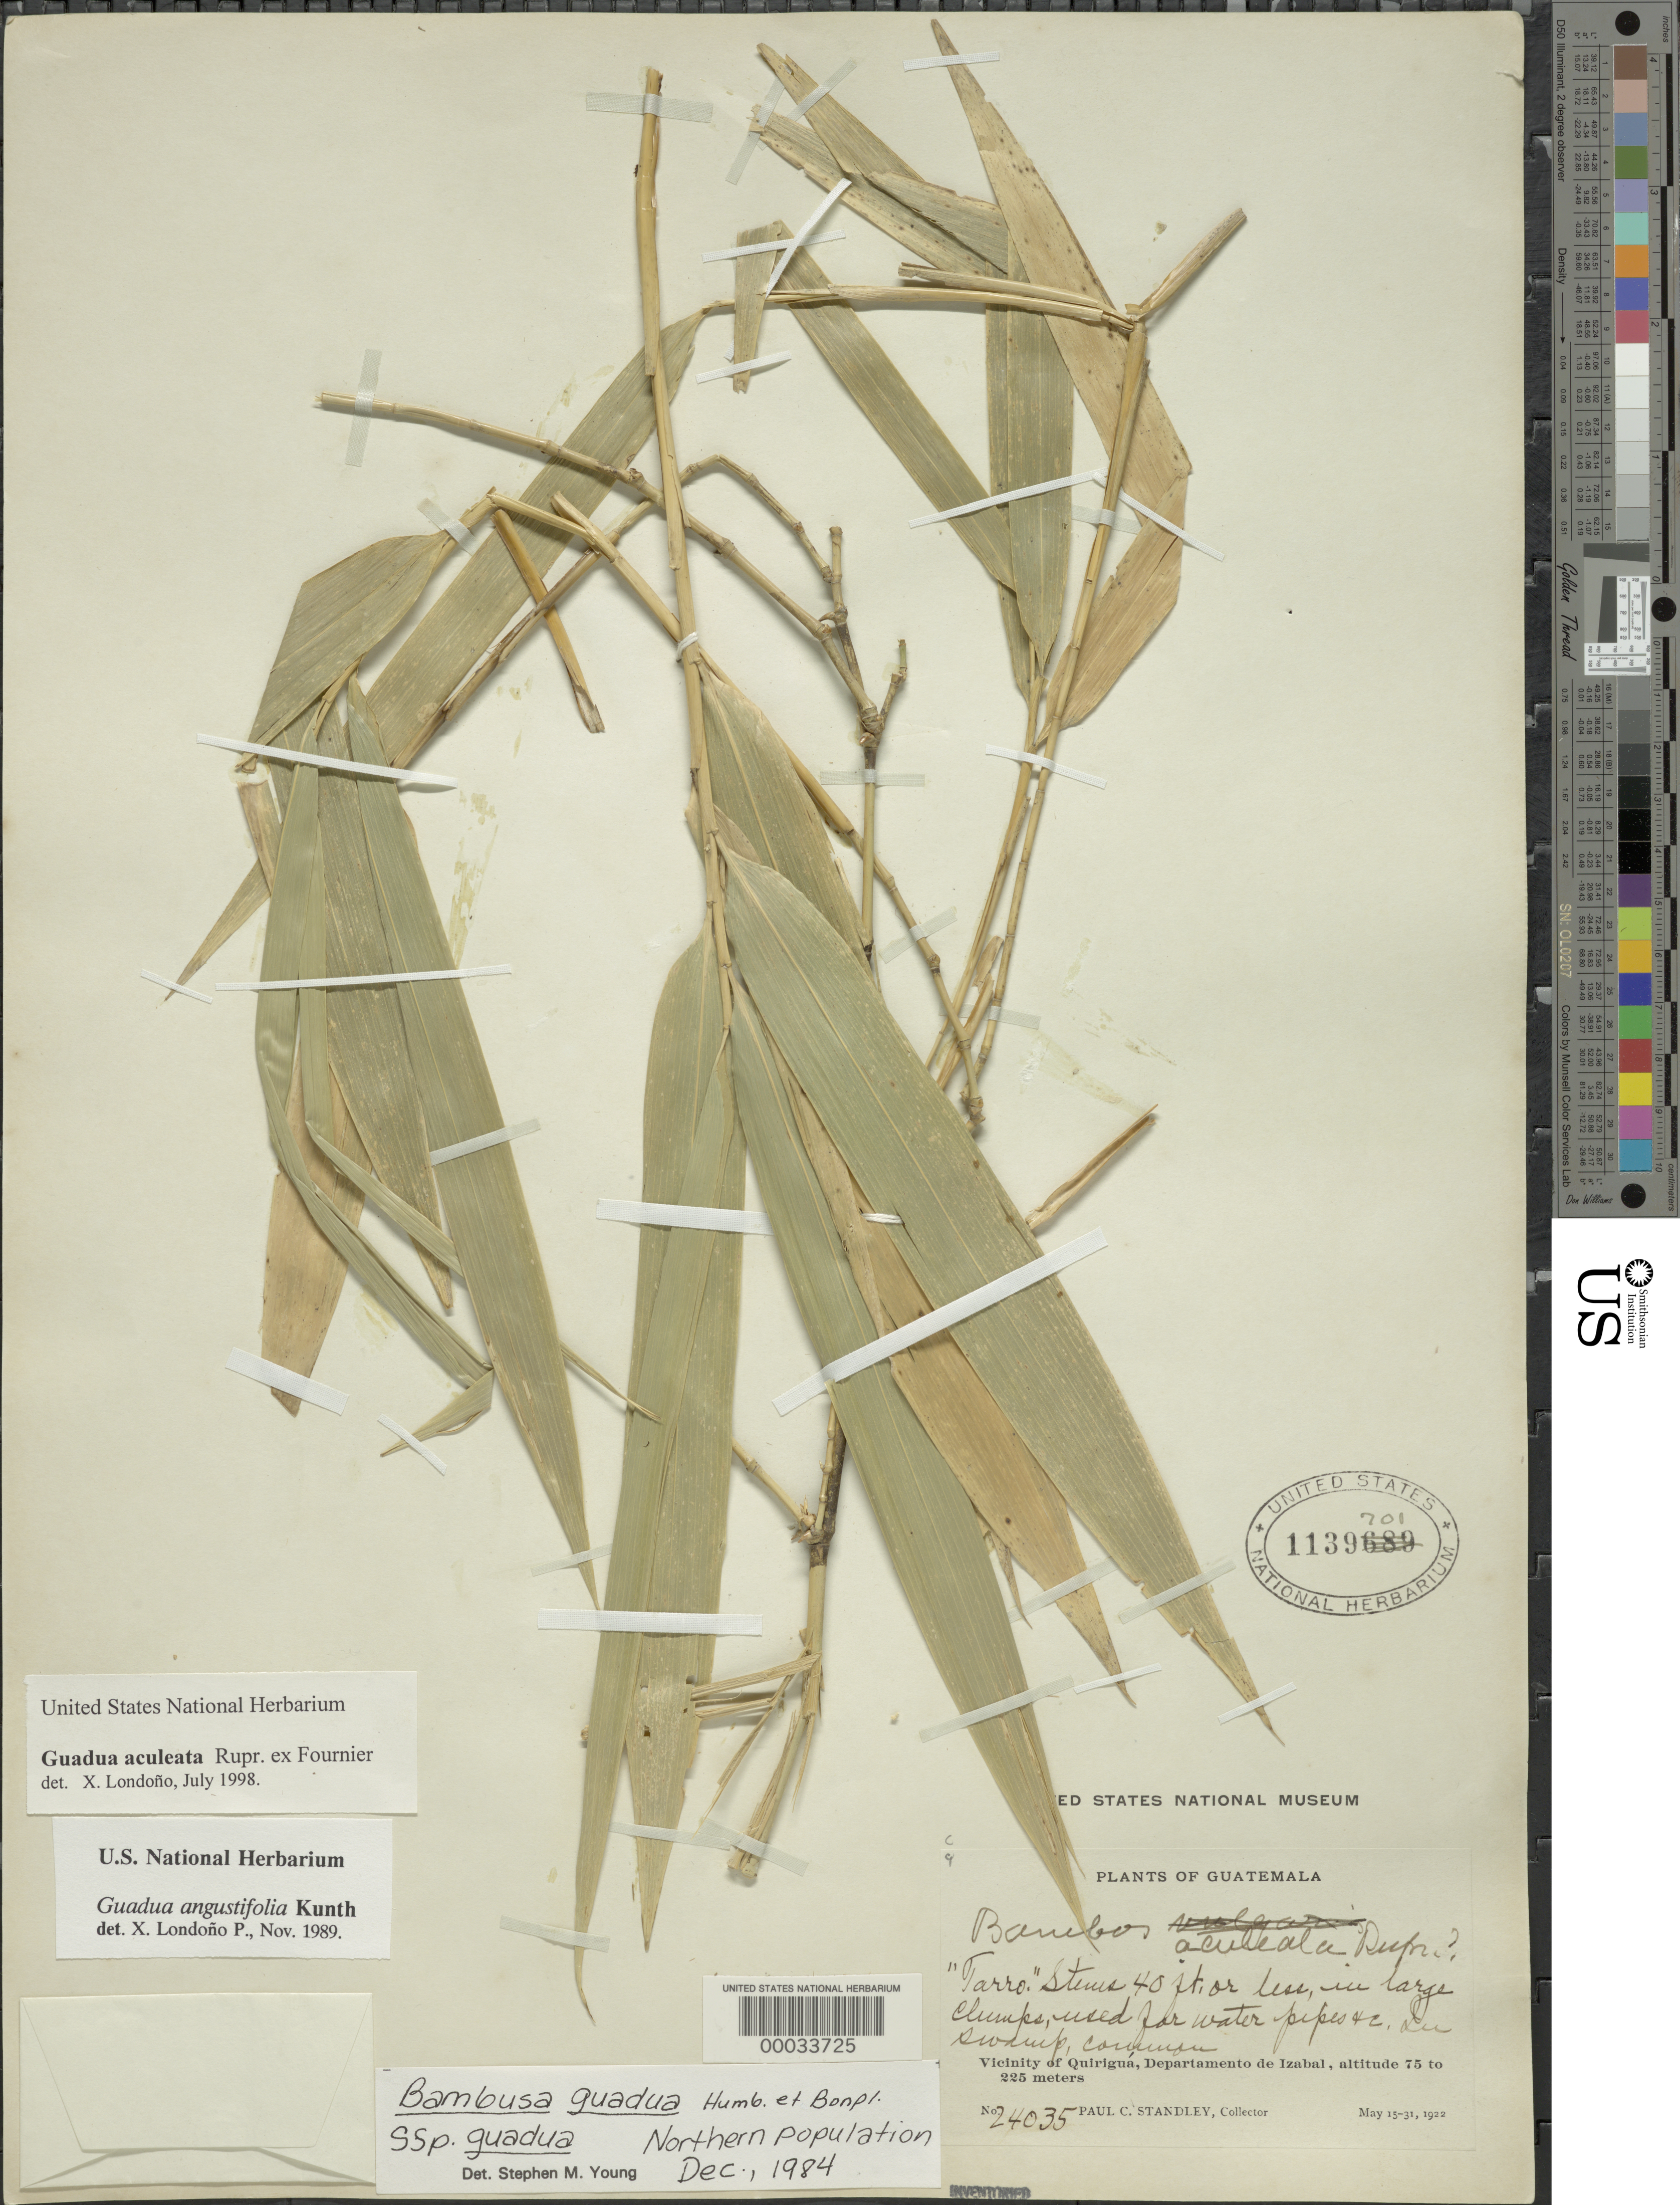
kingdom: Plantae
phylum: Tracheophyta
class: Liliopsida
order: Poales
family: Poaceae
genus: Guadua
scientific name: Guadua aculeata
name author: Rupr. ex E. Fourn.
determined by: Londoño, X., (TULV), Jardin Botanico "Juan Maria Cespedes"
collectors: P. C. Standley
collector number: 24035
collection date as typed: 15 May 1922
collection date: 1922-05-15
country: Guatemala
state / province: Izabal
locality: Quiriguá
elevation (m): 75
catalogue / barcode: US 1139701